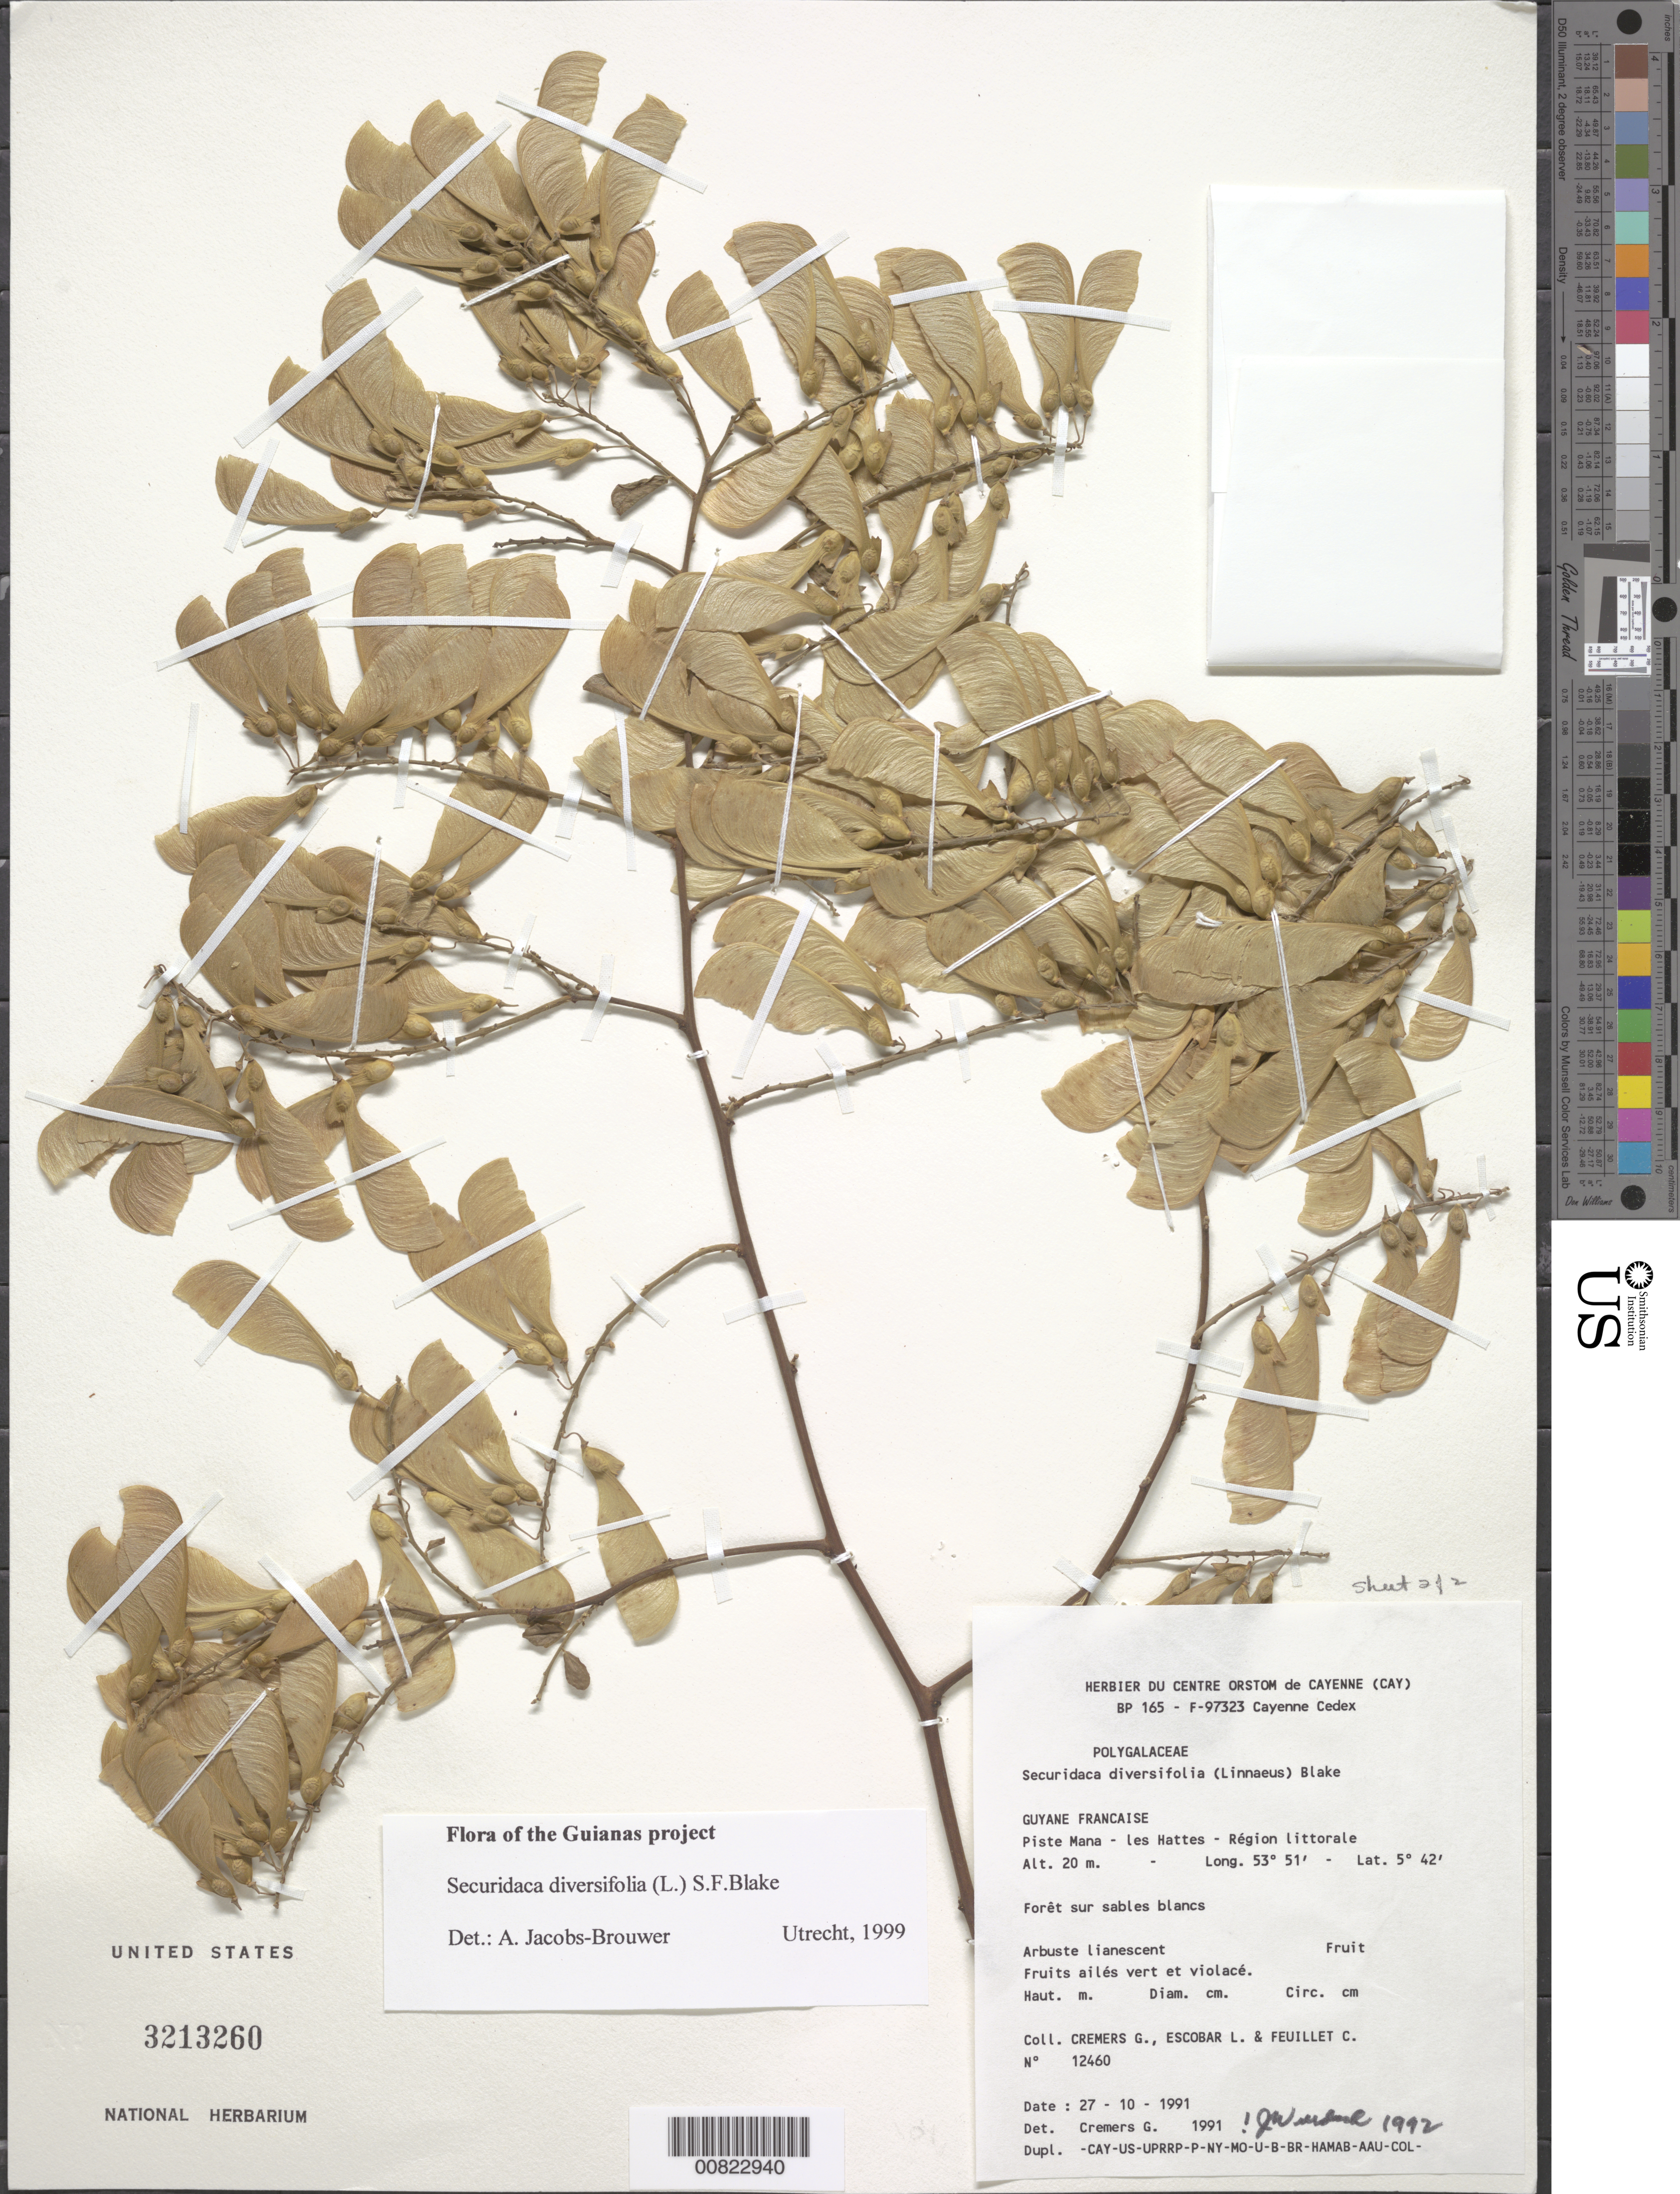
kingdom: Plantae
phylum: Tracheophyta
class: Magnoliopsida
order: Fabales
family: Polygalaceae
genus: Securidaca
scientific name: Securidaca diversifolia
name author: (L.) S.F. Blake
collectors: G. Cremers, L. Escobar & C. Feuillet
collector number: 12460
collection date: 1991-10-27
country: French Guiana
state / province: Cayenne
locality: Guyane Francaise. Piste Mana - les Hattes - Région littorale.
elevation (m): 20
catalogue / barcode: US 3213260